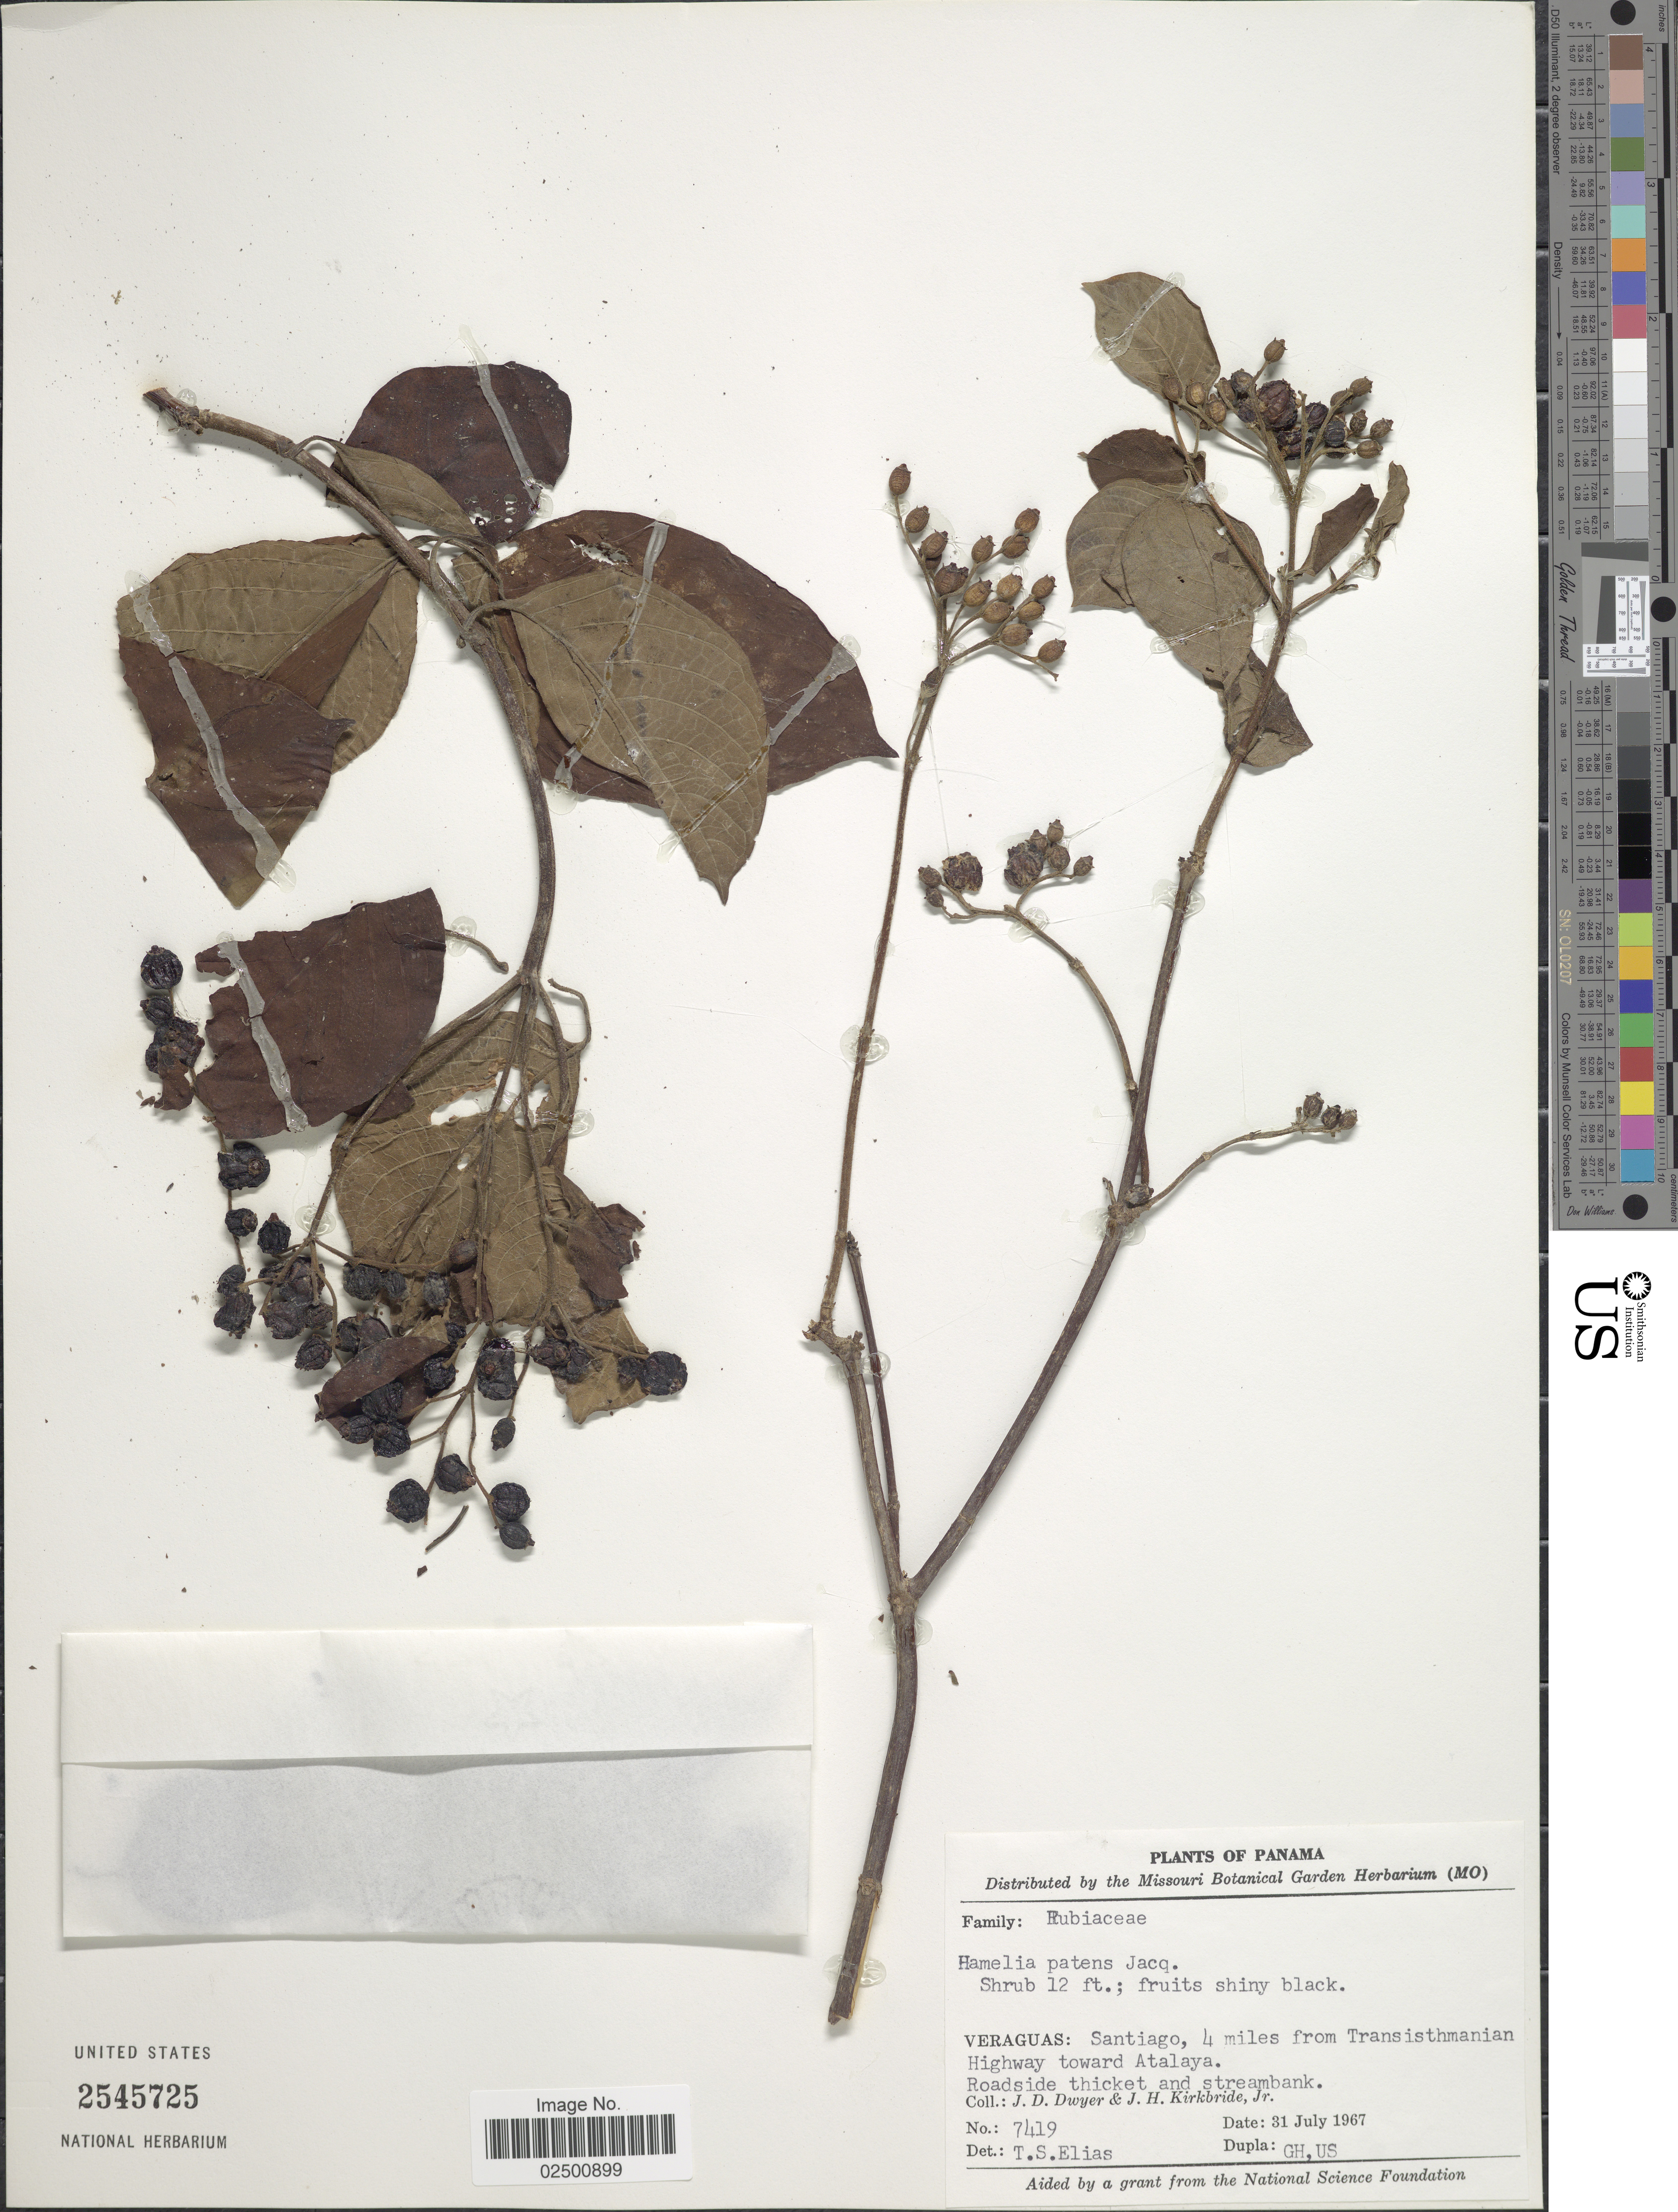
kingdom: Plantae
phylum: Tracheophyta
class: Magnoliopsida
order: Gentianales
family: Rubiaceae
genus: Hamelia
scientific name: Hamelia patens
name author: Jacq.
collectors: J. D. Dwyer & J. H. Kirkbride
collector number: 7419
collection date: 1967-07-31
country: Panama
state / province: Veraguas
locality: Santiago, 4 miles from Transisthmanian Highway toward Atalaya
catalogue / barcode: US 2545725